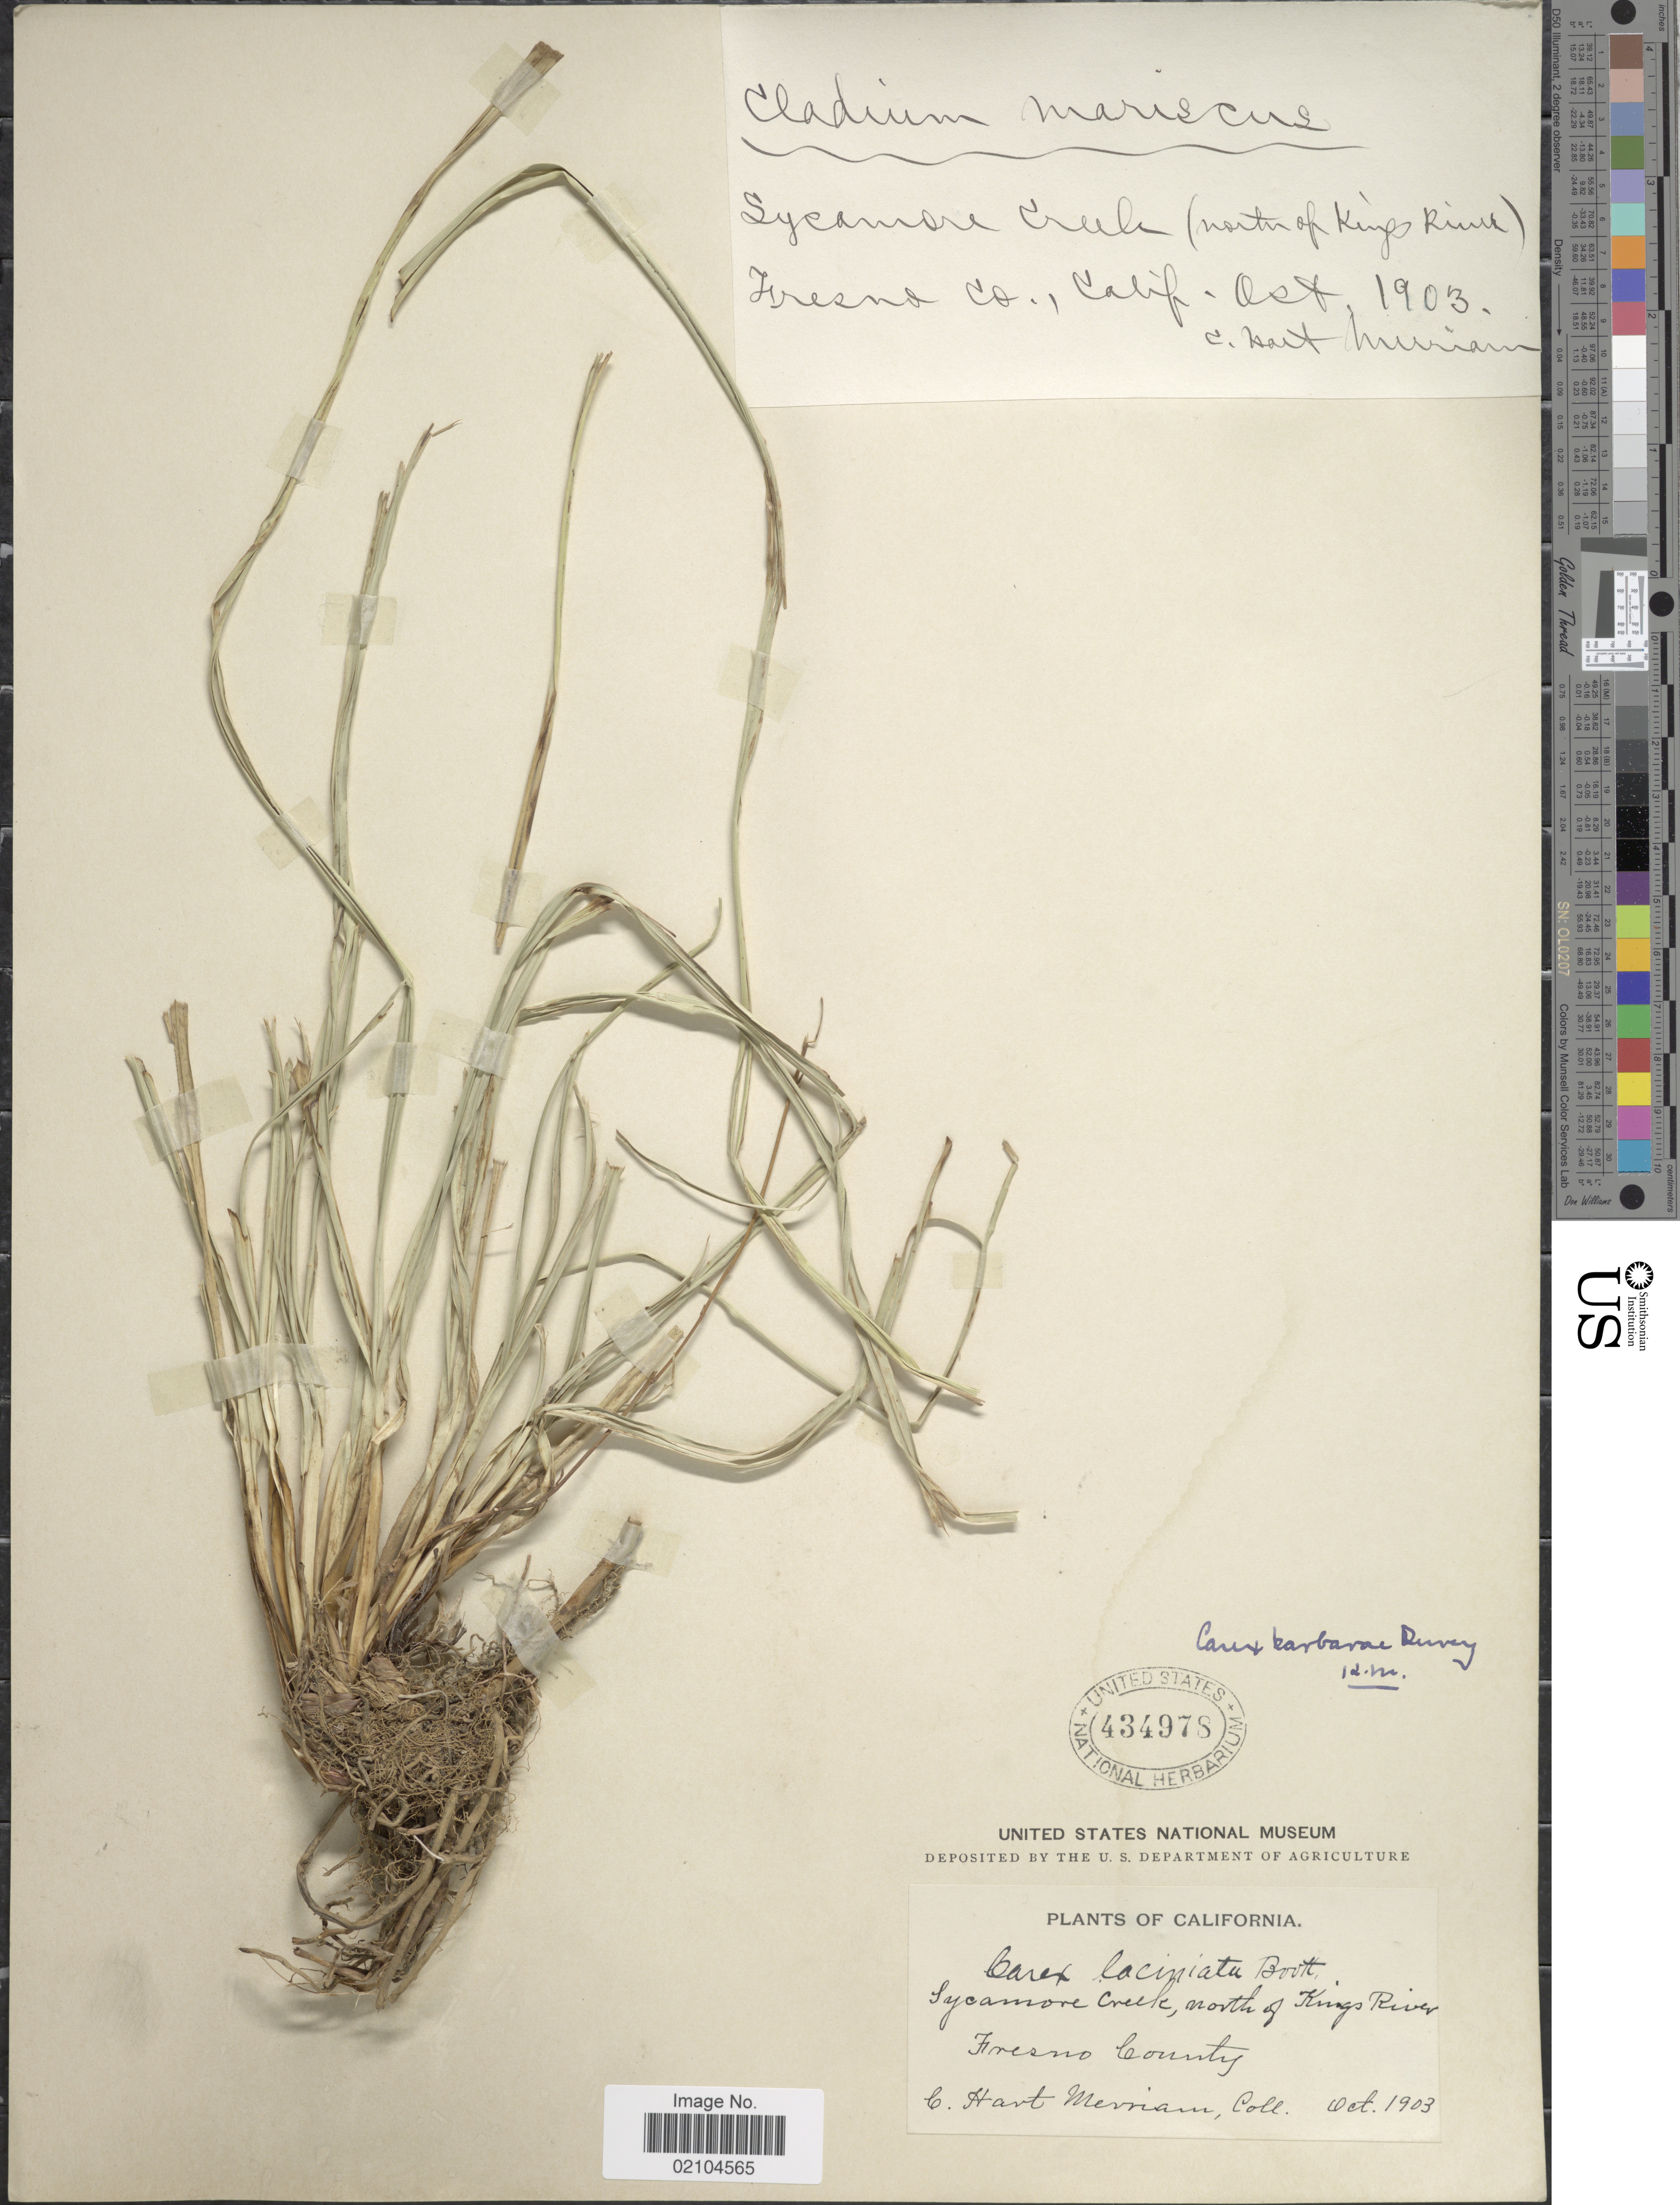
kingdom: Plantae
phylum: Tracheophyta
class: Liliopsida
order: Poales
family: Cyperaceae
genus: Carex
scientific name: Carex barbarae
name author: Dewey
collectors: C. Merriam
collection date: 1903-10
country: United States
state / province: California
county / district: Fresno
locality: Sycamore Creek, north of Kings River, Fresno County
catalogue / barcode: US 434978